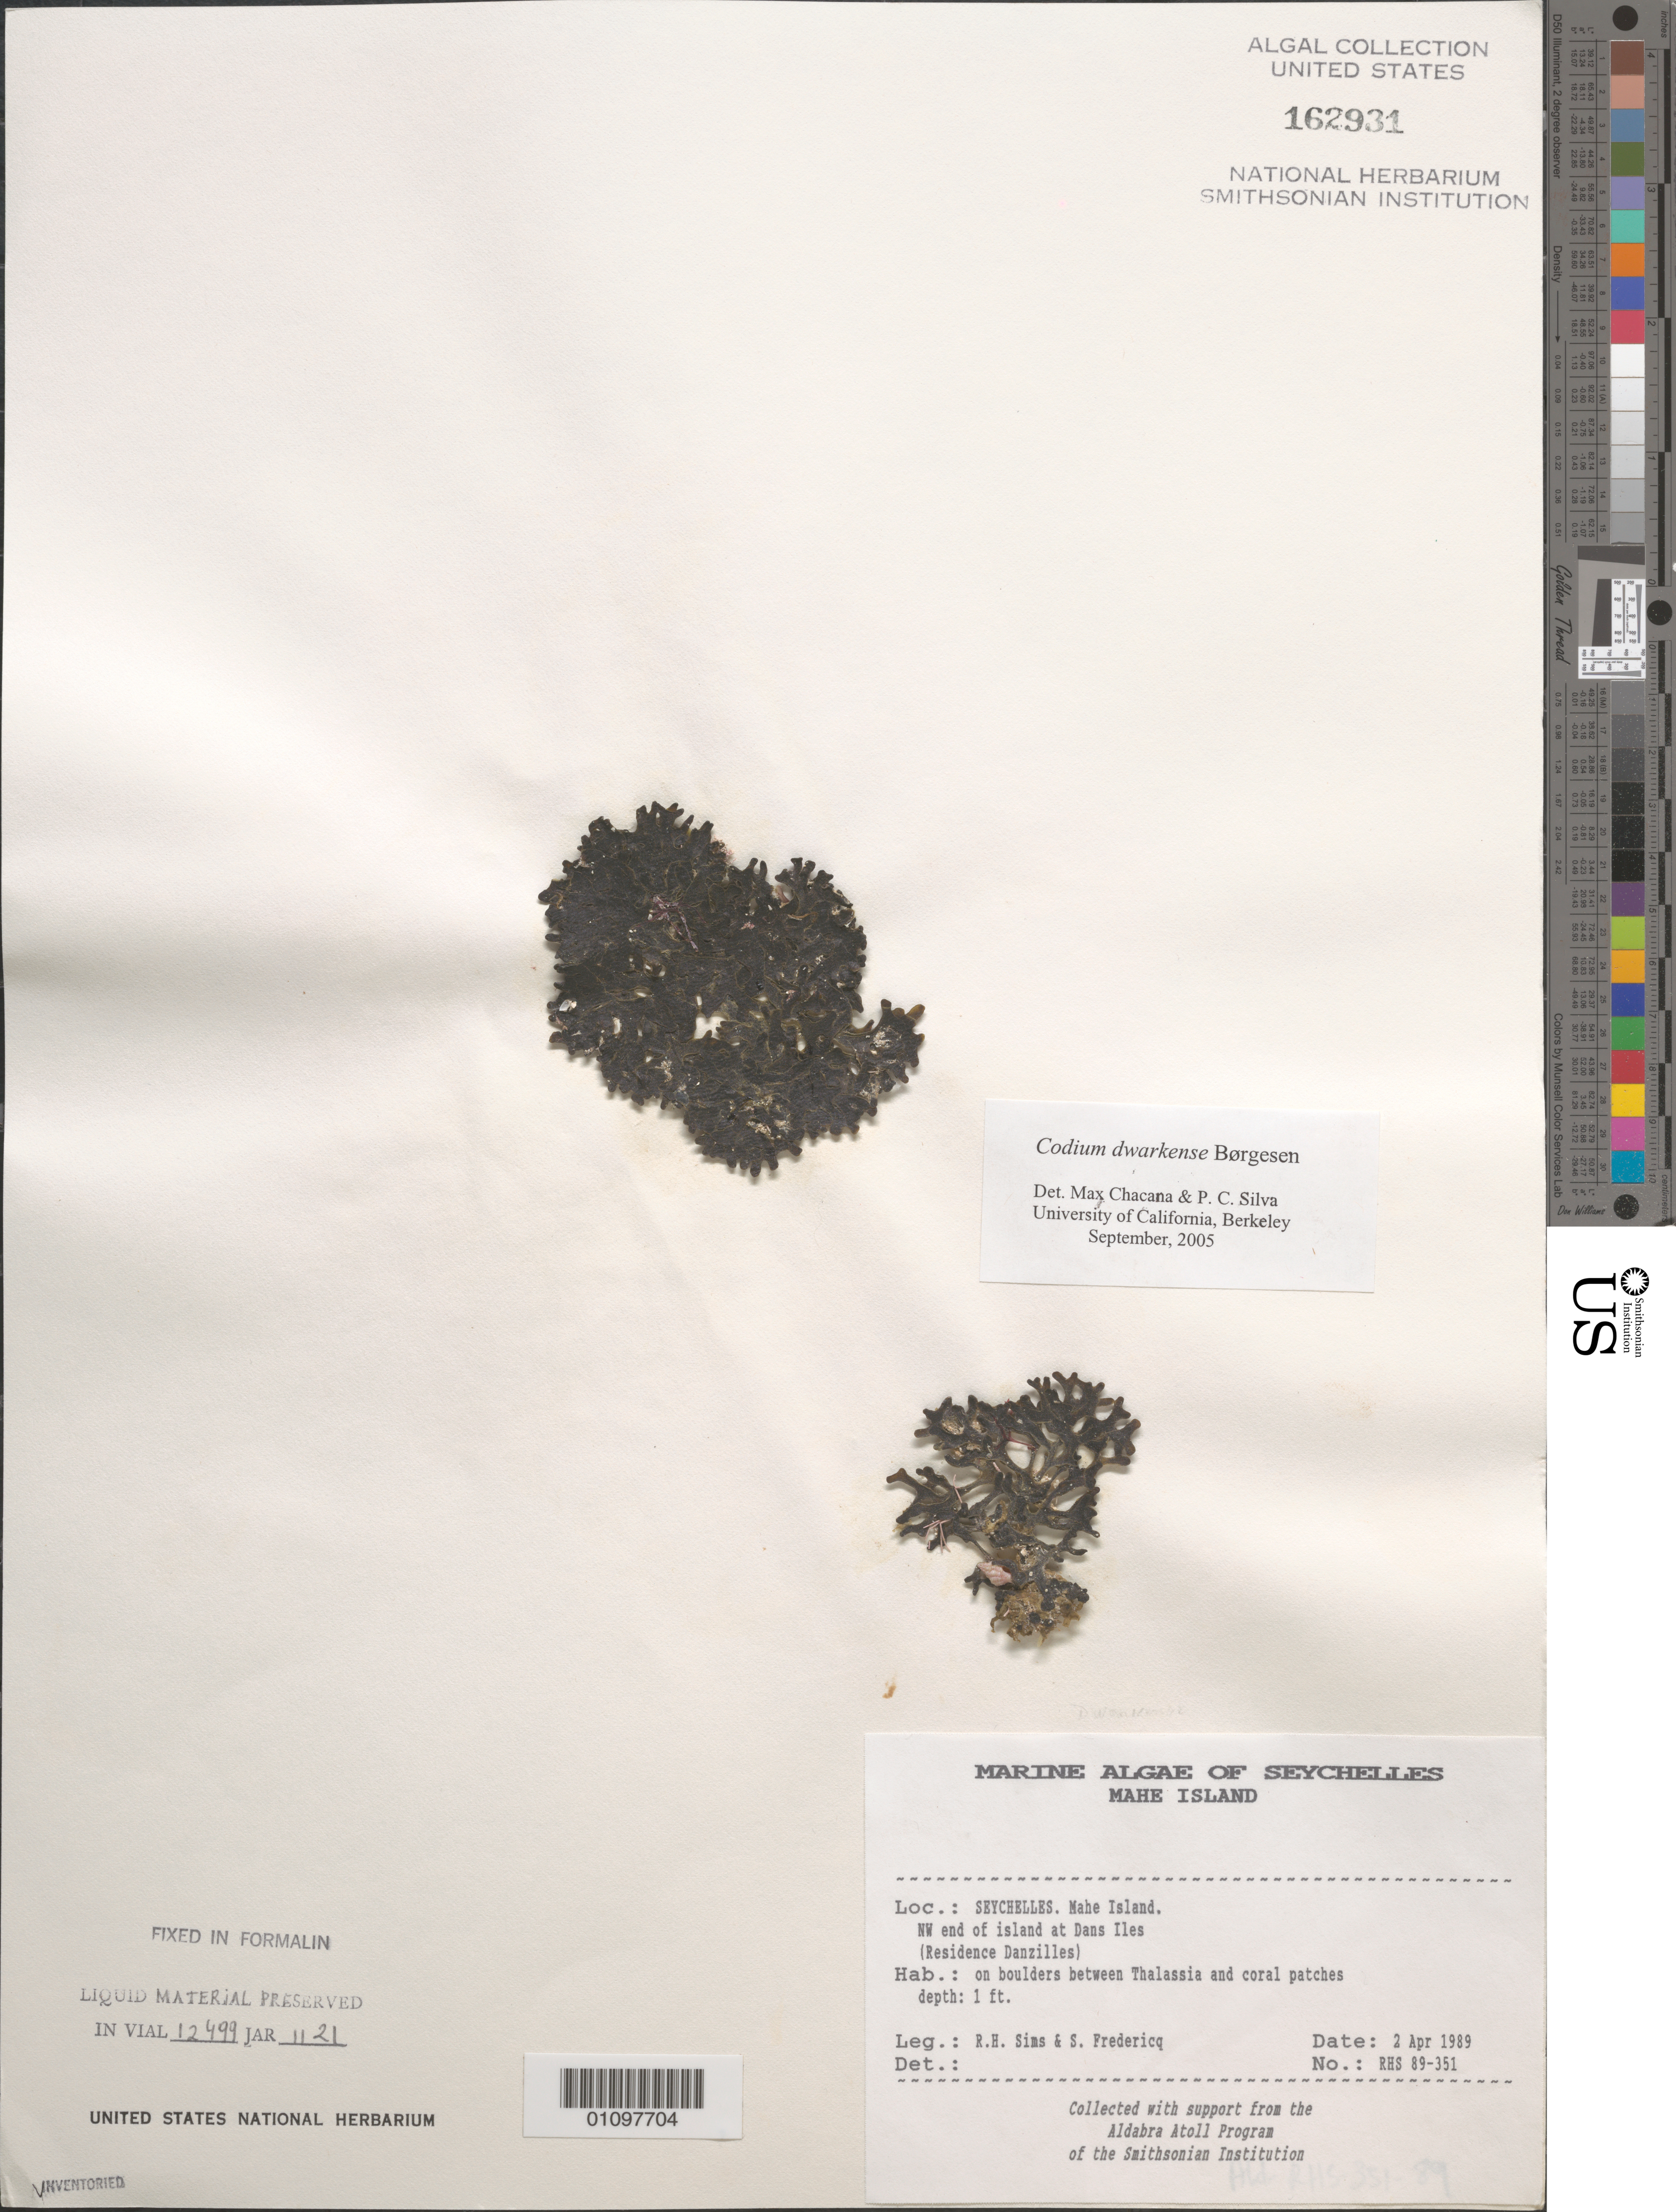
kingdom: Plantae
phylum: Chlorophyta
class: Ulvophyceae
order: Bryopsidales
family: Codiaceae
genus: Codium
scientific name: Codium dwarkense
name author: Børgesen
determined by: Chacana, M. E.; Silva, P. C.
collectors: R. H. Sims & S. Fredericq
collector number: RHS 89-351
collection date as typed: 02 Apr 1989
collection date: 1989-04-02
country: Seychelles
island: Mahe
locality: Northwest end of island at Dans Iles (Residence Danzilles)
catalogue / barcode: US 162931